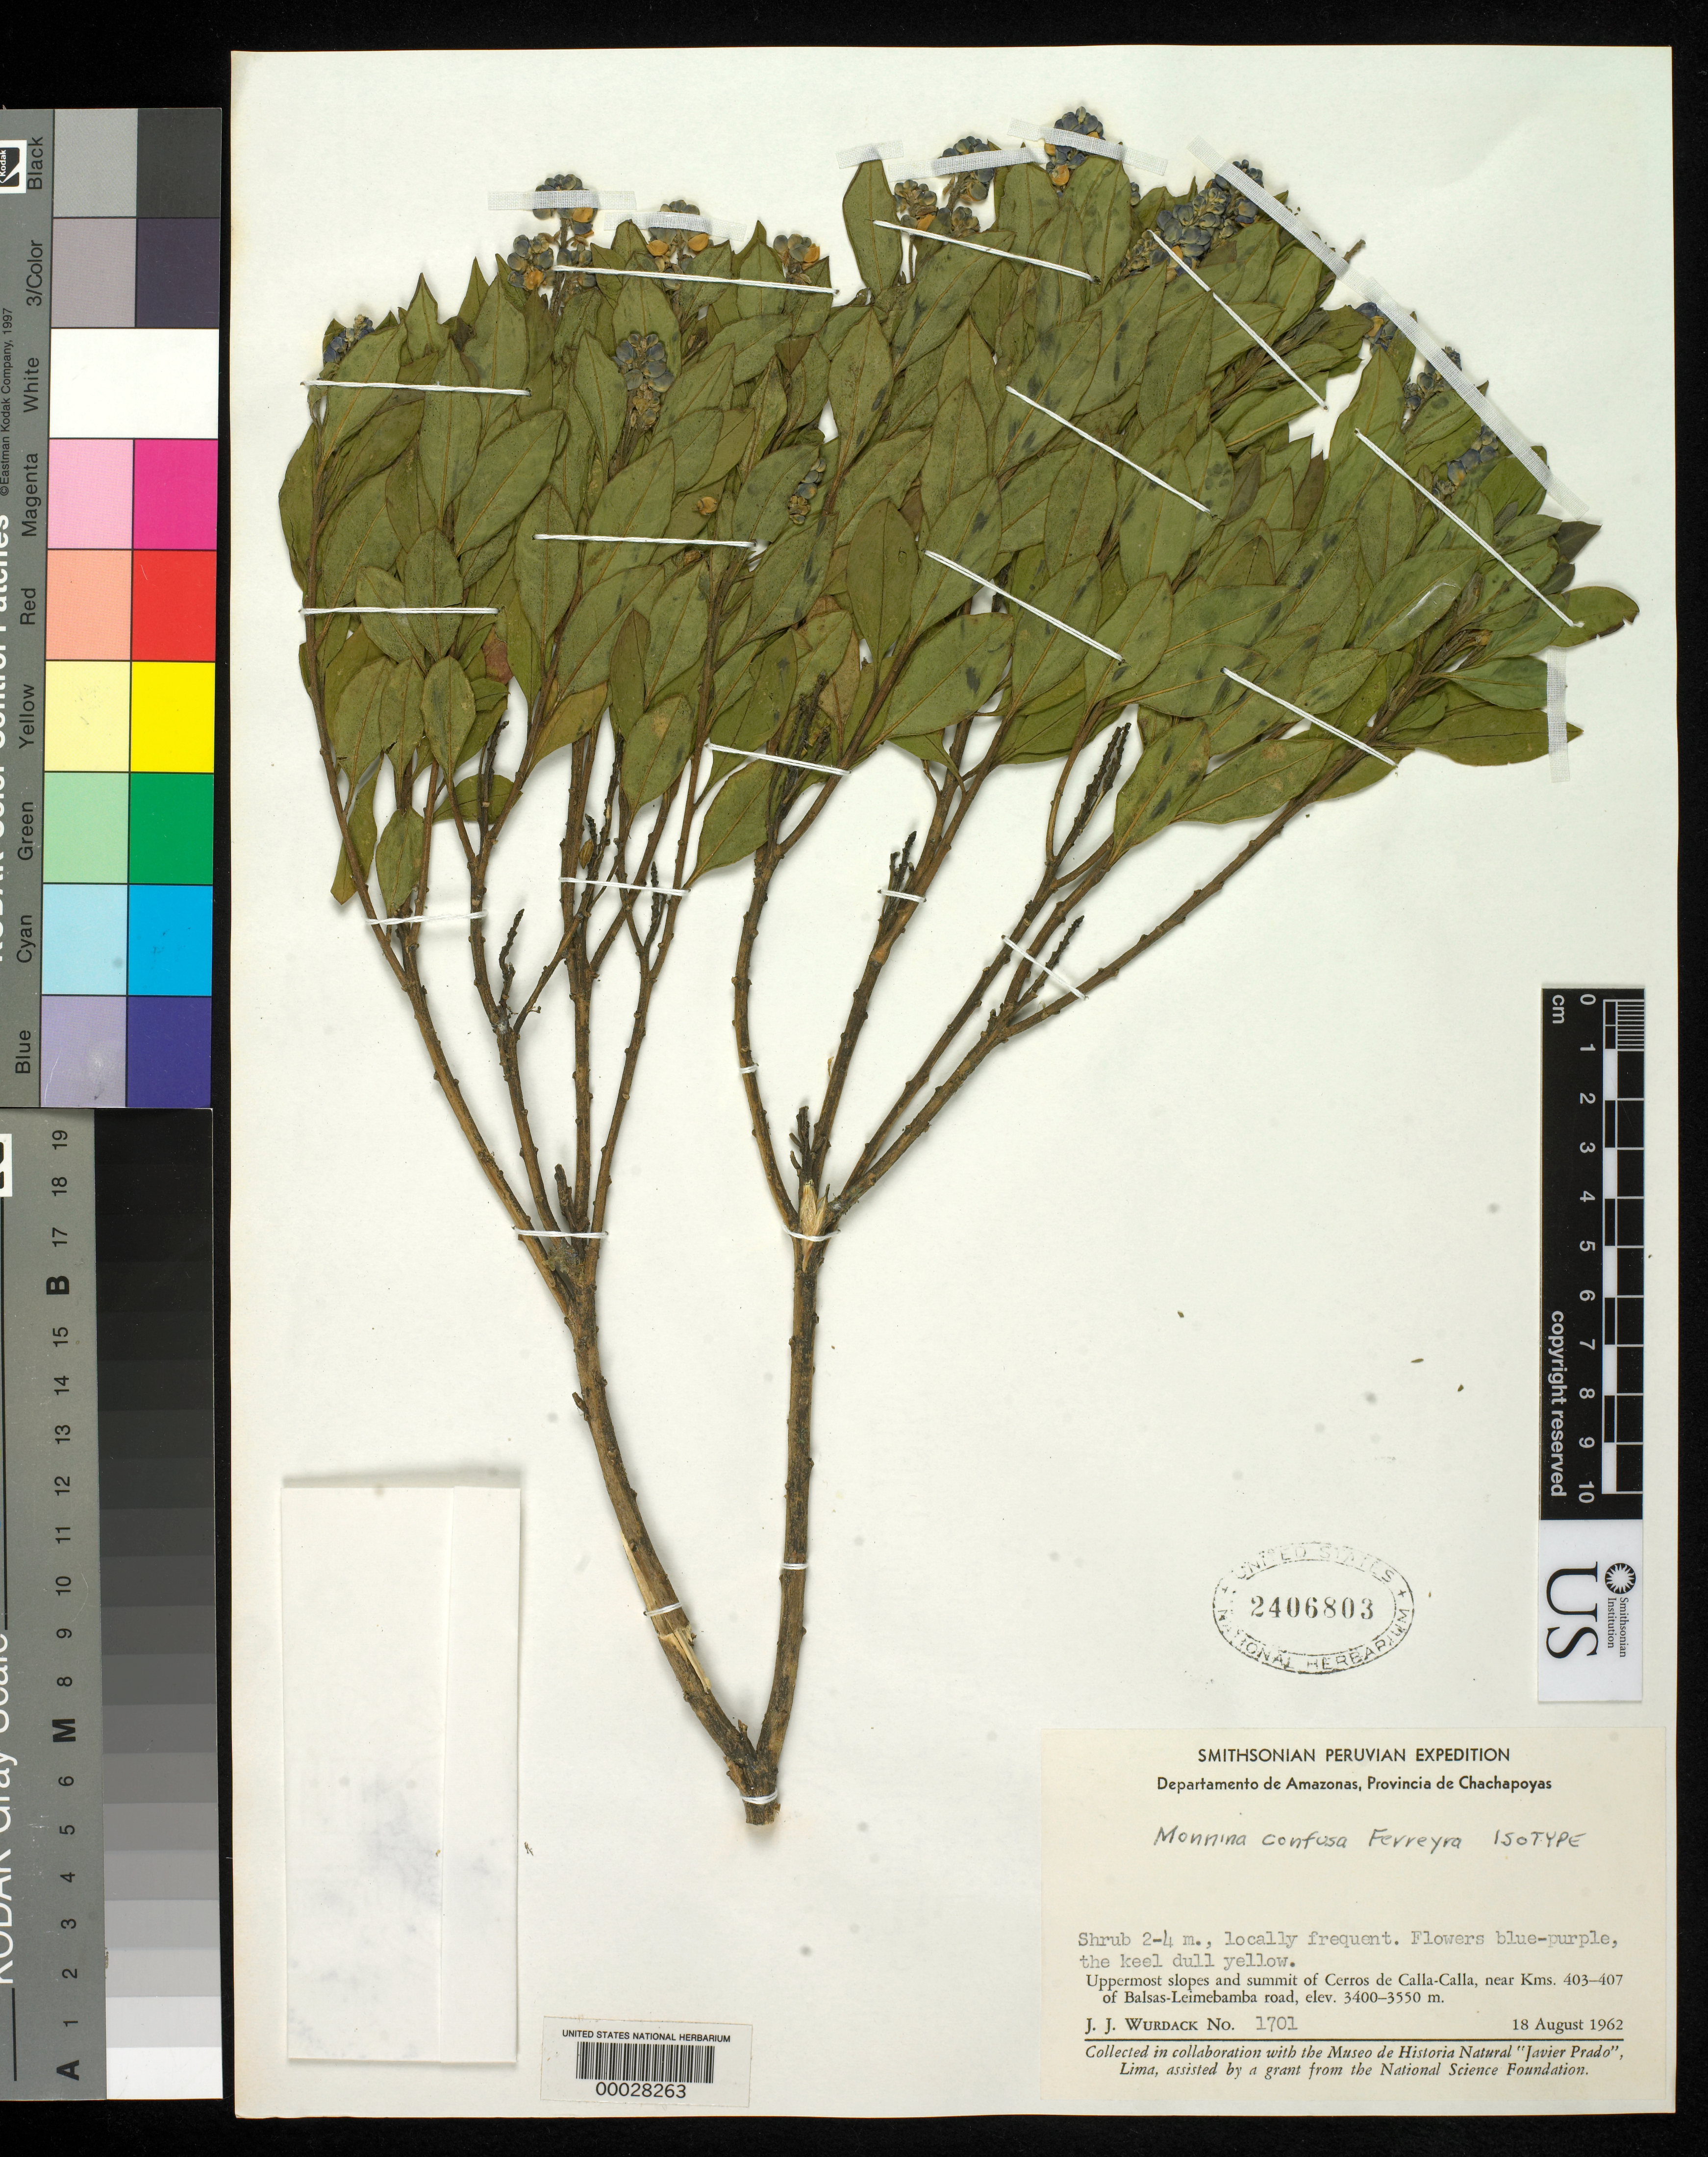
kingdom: Plantae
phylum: Tracheophyta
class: Magnoliopsida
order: Fabales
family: Polygalaceae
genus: Monnina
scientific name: Monnina confusa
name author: Ferreyra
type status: Isotype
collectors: J. J. Wurdack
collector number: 1701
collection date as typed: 18 Aug 1962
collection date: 1962-08-18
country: Peru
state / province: Amazonas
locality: Cerros de Calla-Calla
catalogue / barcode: US 2406803